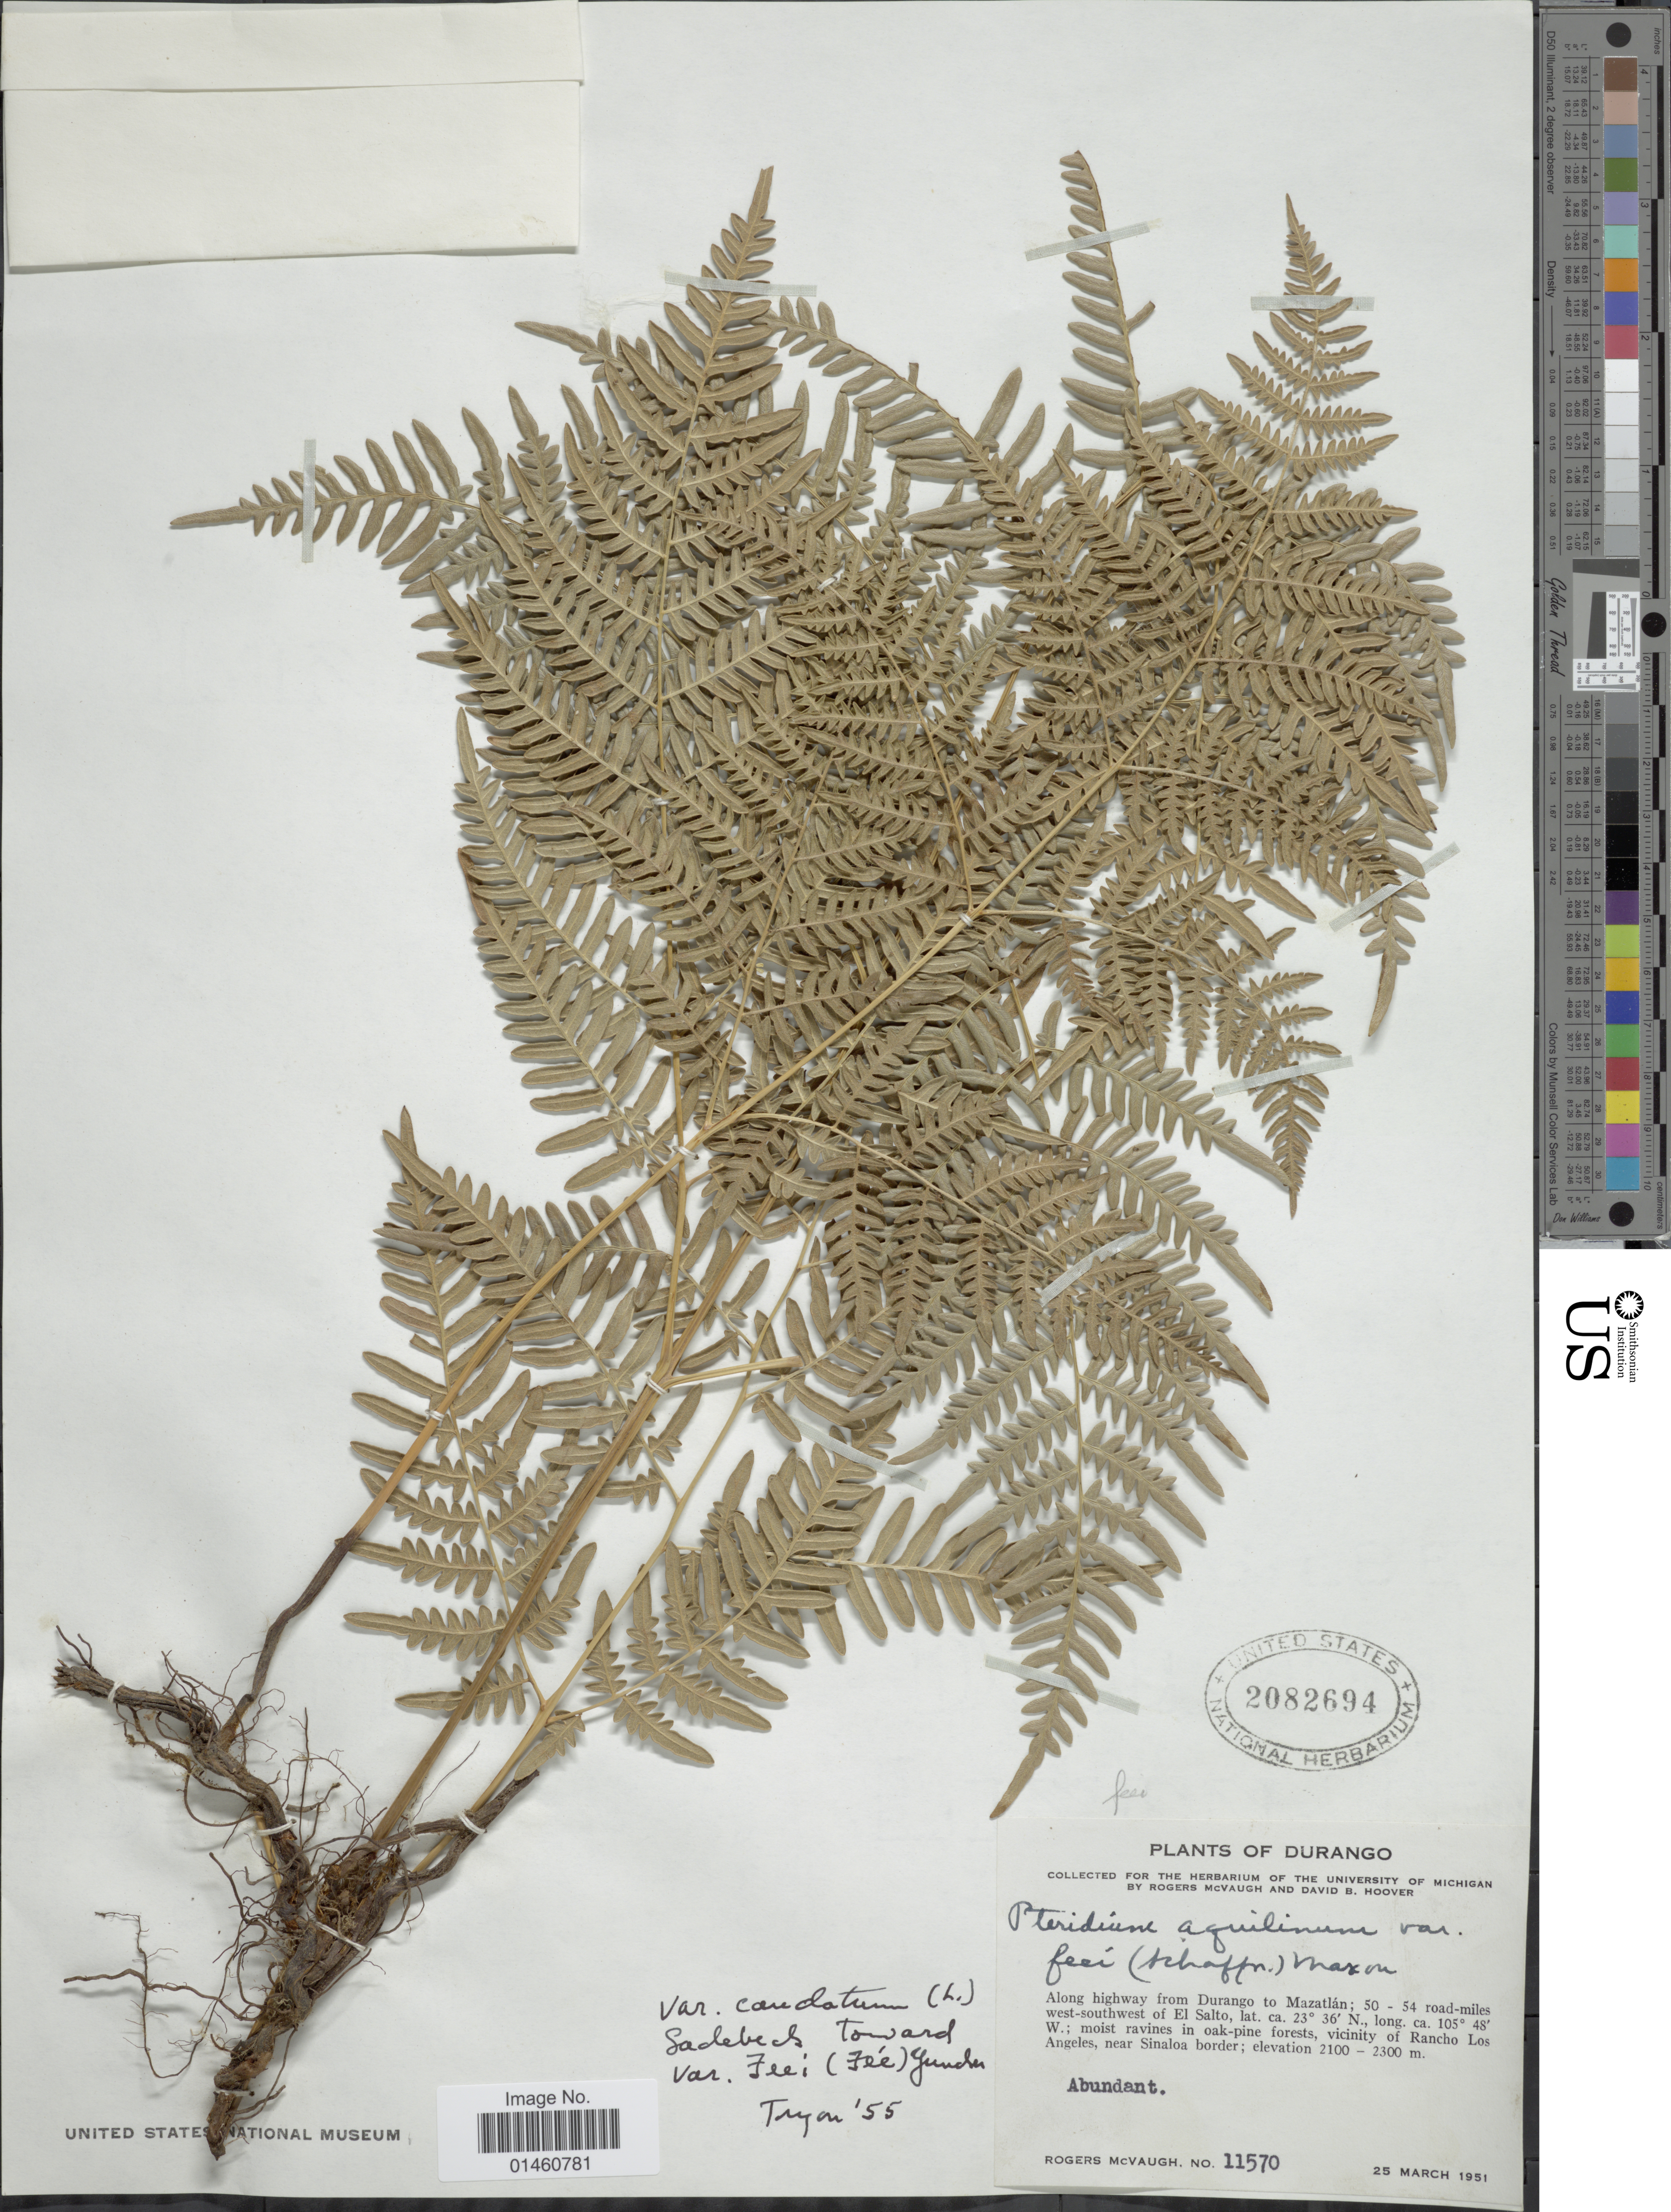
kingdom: Plantae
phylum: Tracheophyta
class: Polypodiopsida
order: Polypodiales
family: Dennstaedtiaceae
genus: Pteridium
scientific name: Pteridium aquilinum var. feei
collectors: R. McVaugh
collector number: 11570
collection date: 1951-03-25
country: Mexico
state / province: Durango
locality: Along highway from Durango to Mazatlán; 50-54 road-miles west-southwest of El Salto, vicinity of Rancho Los Angeles, near Sinaloa border.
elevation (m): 2100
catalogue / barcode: US 2082694